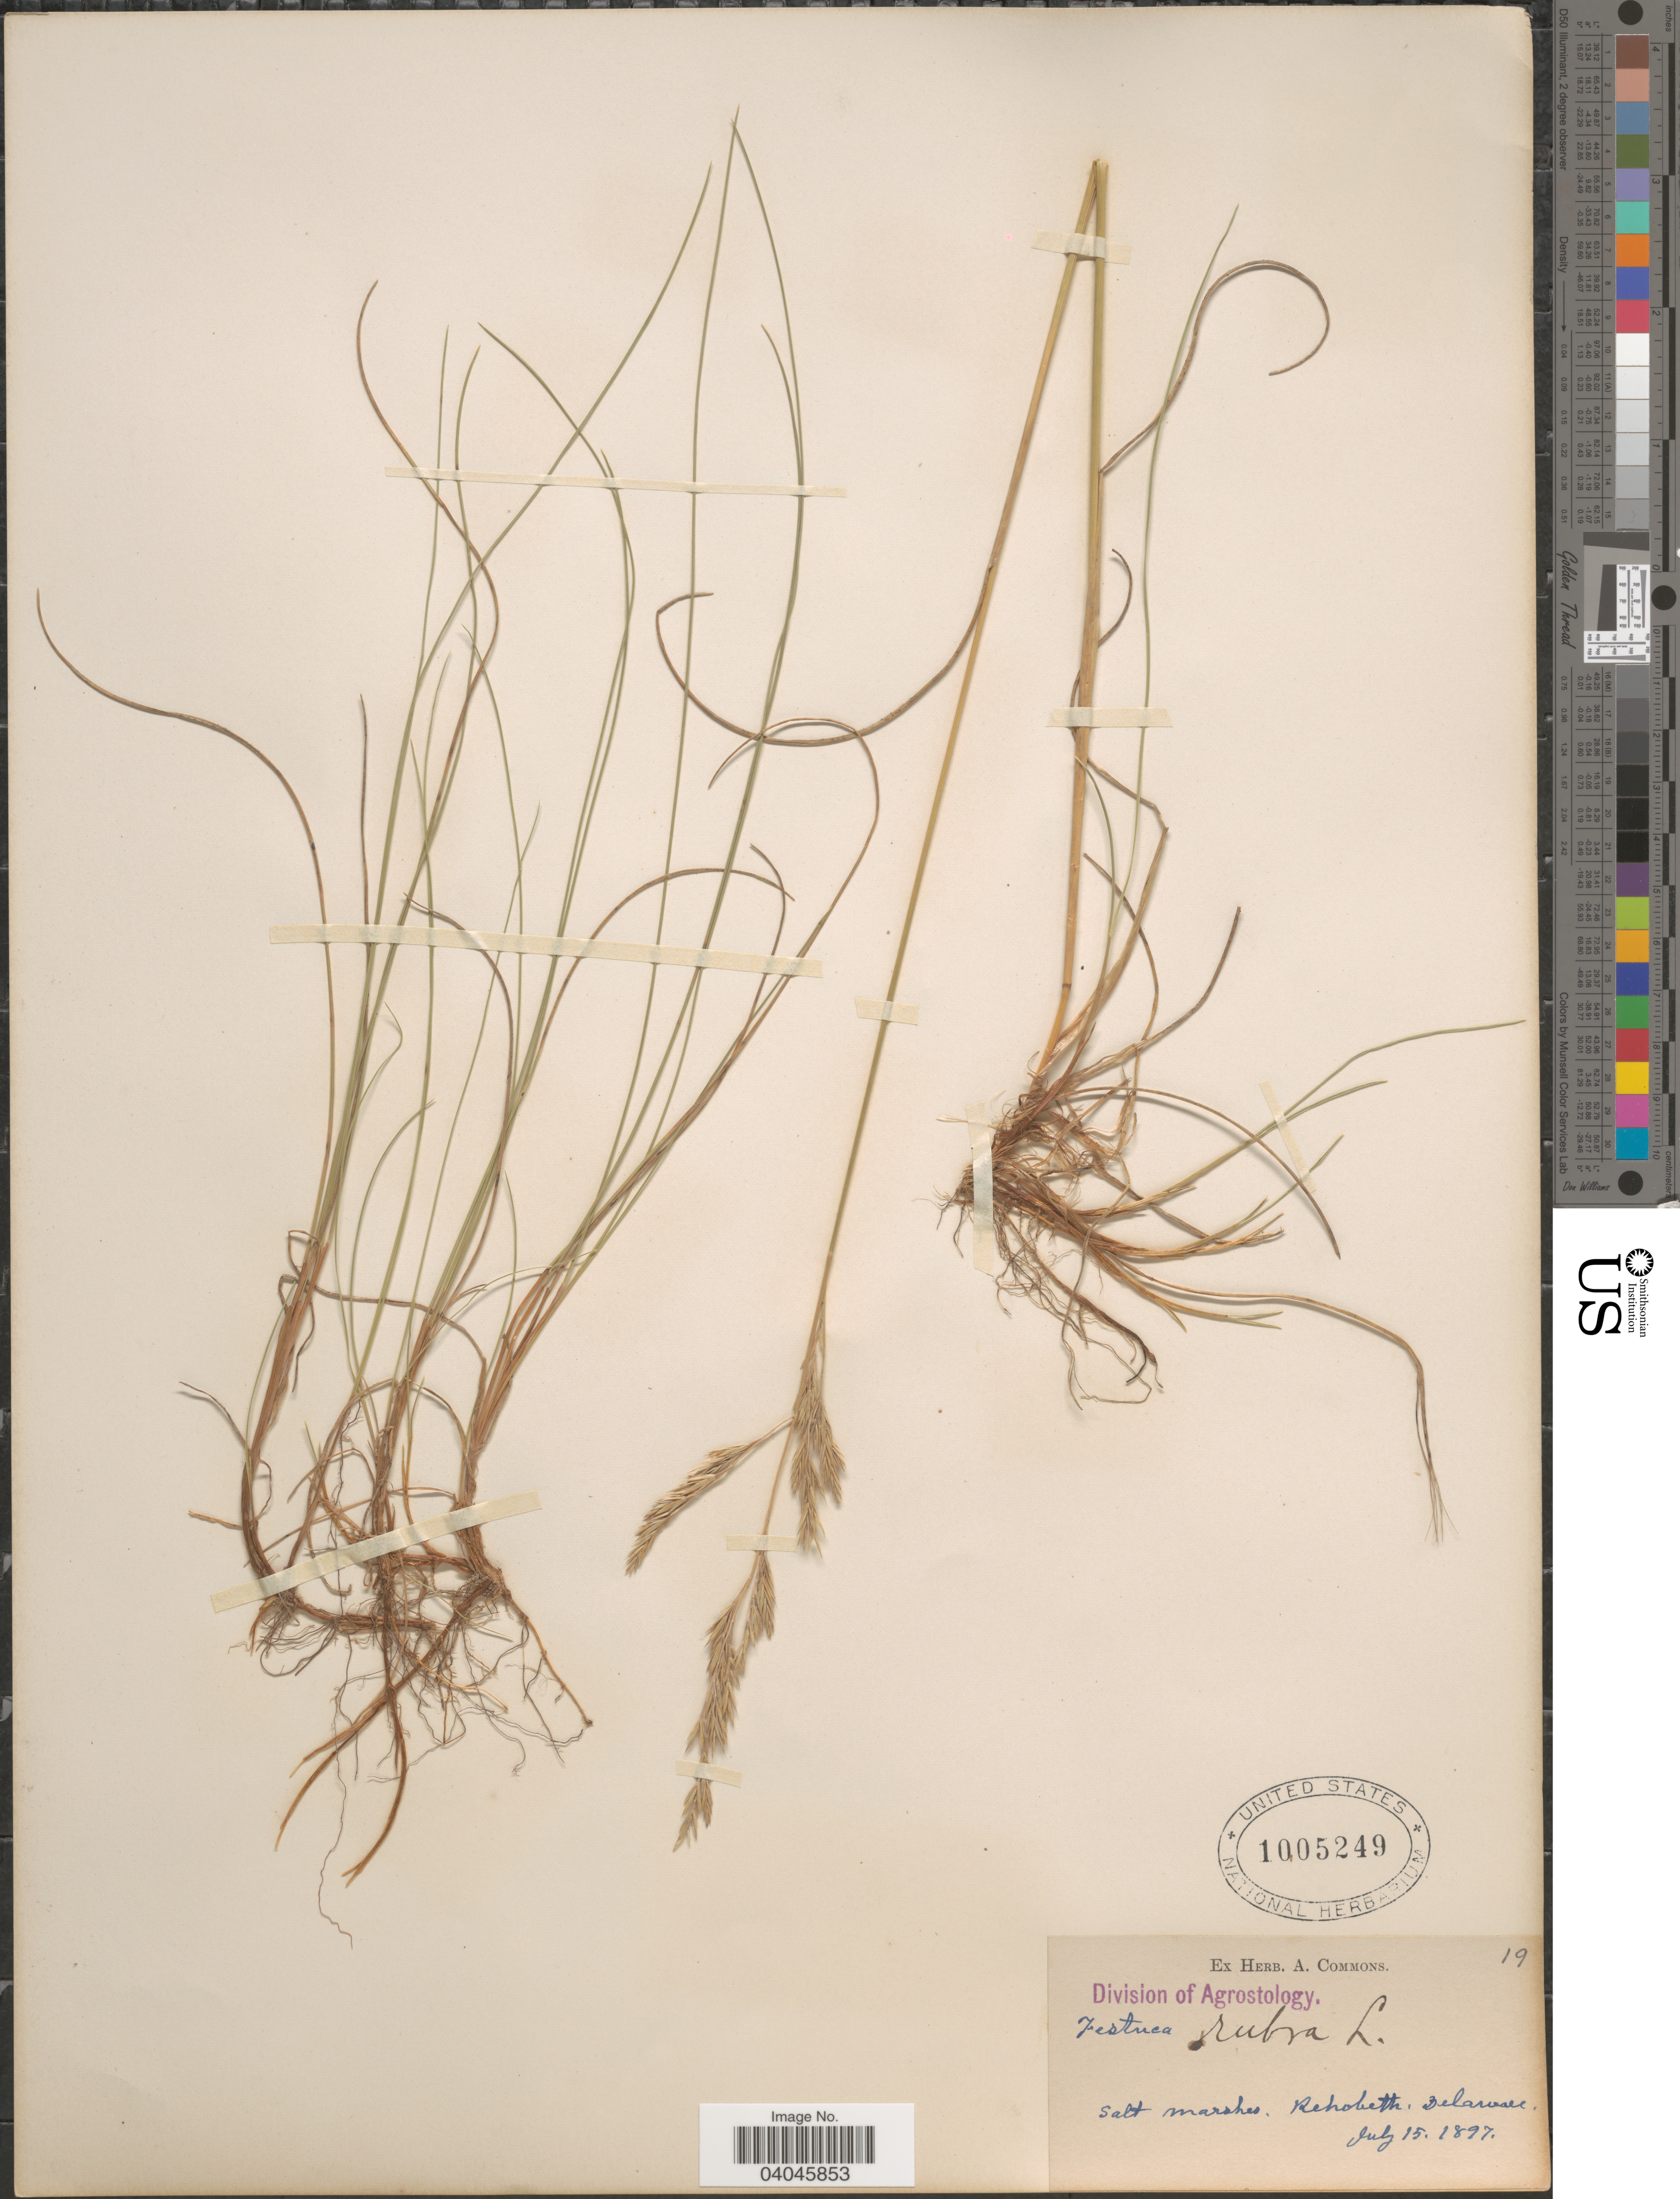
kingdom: Plantae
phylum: Tracheophyta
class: Liliopsida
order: Poales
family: Poaceae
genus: Festuca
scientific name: Festuca rubra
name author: L.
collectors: ex herb. A. Commons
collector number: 19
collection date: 1897-07-15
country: United States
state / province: Delaware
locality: Rehobeth.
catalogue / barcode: US 1005249